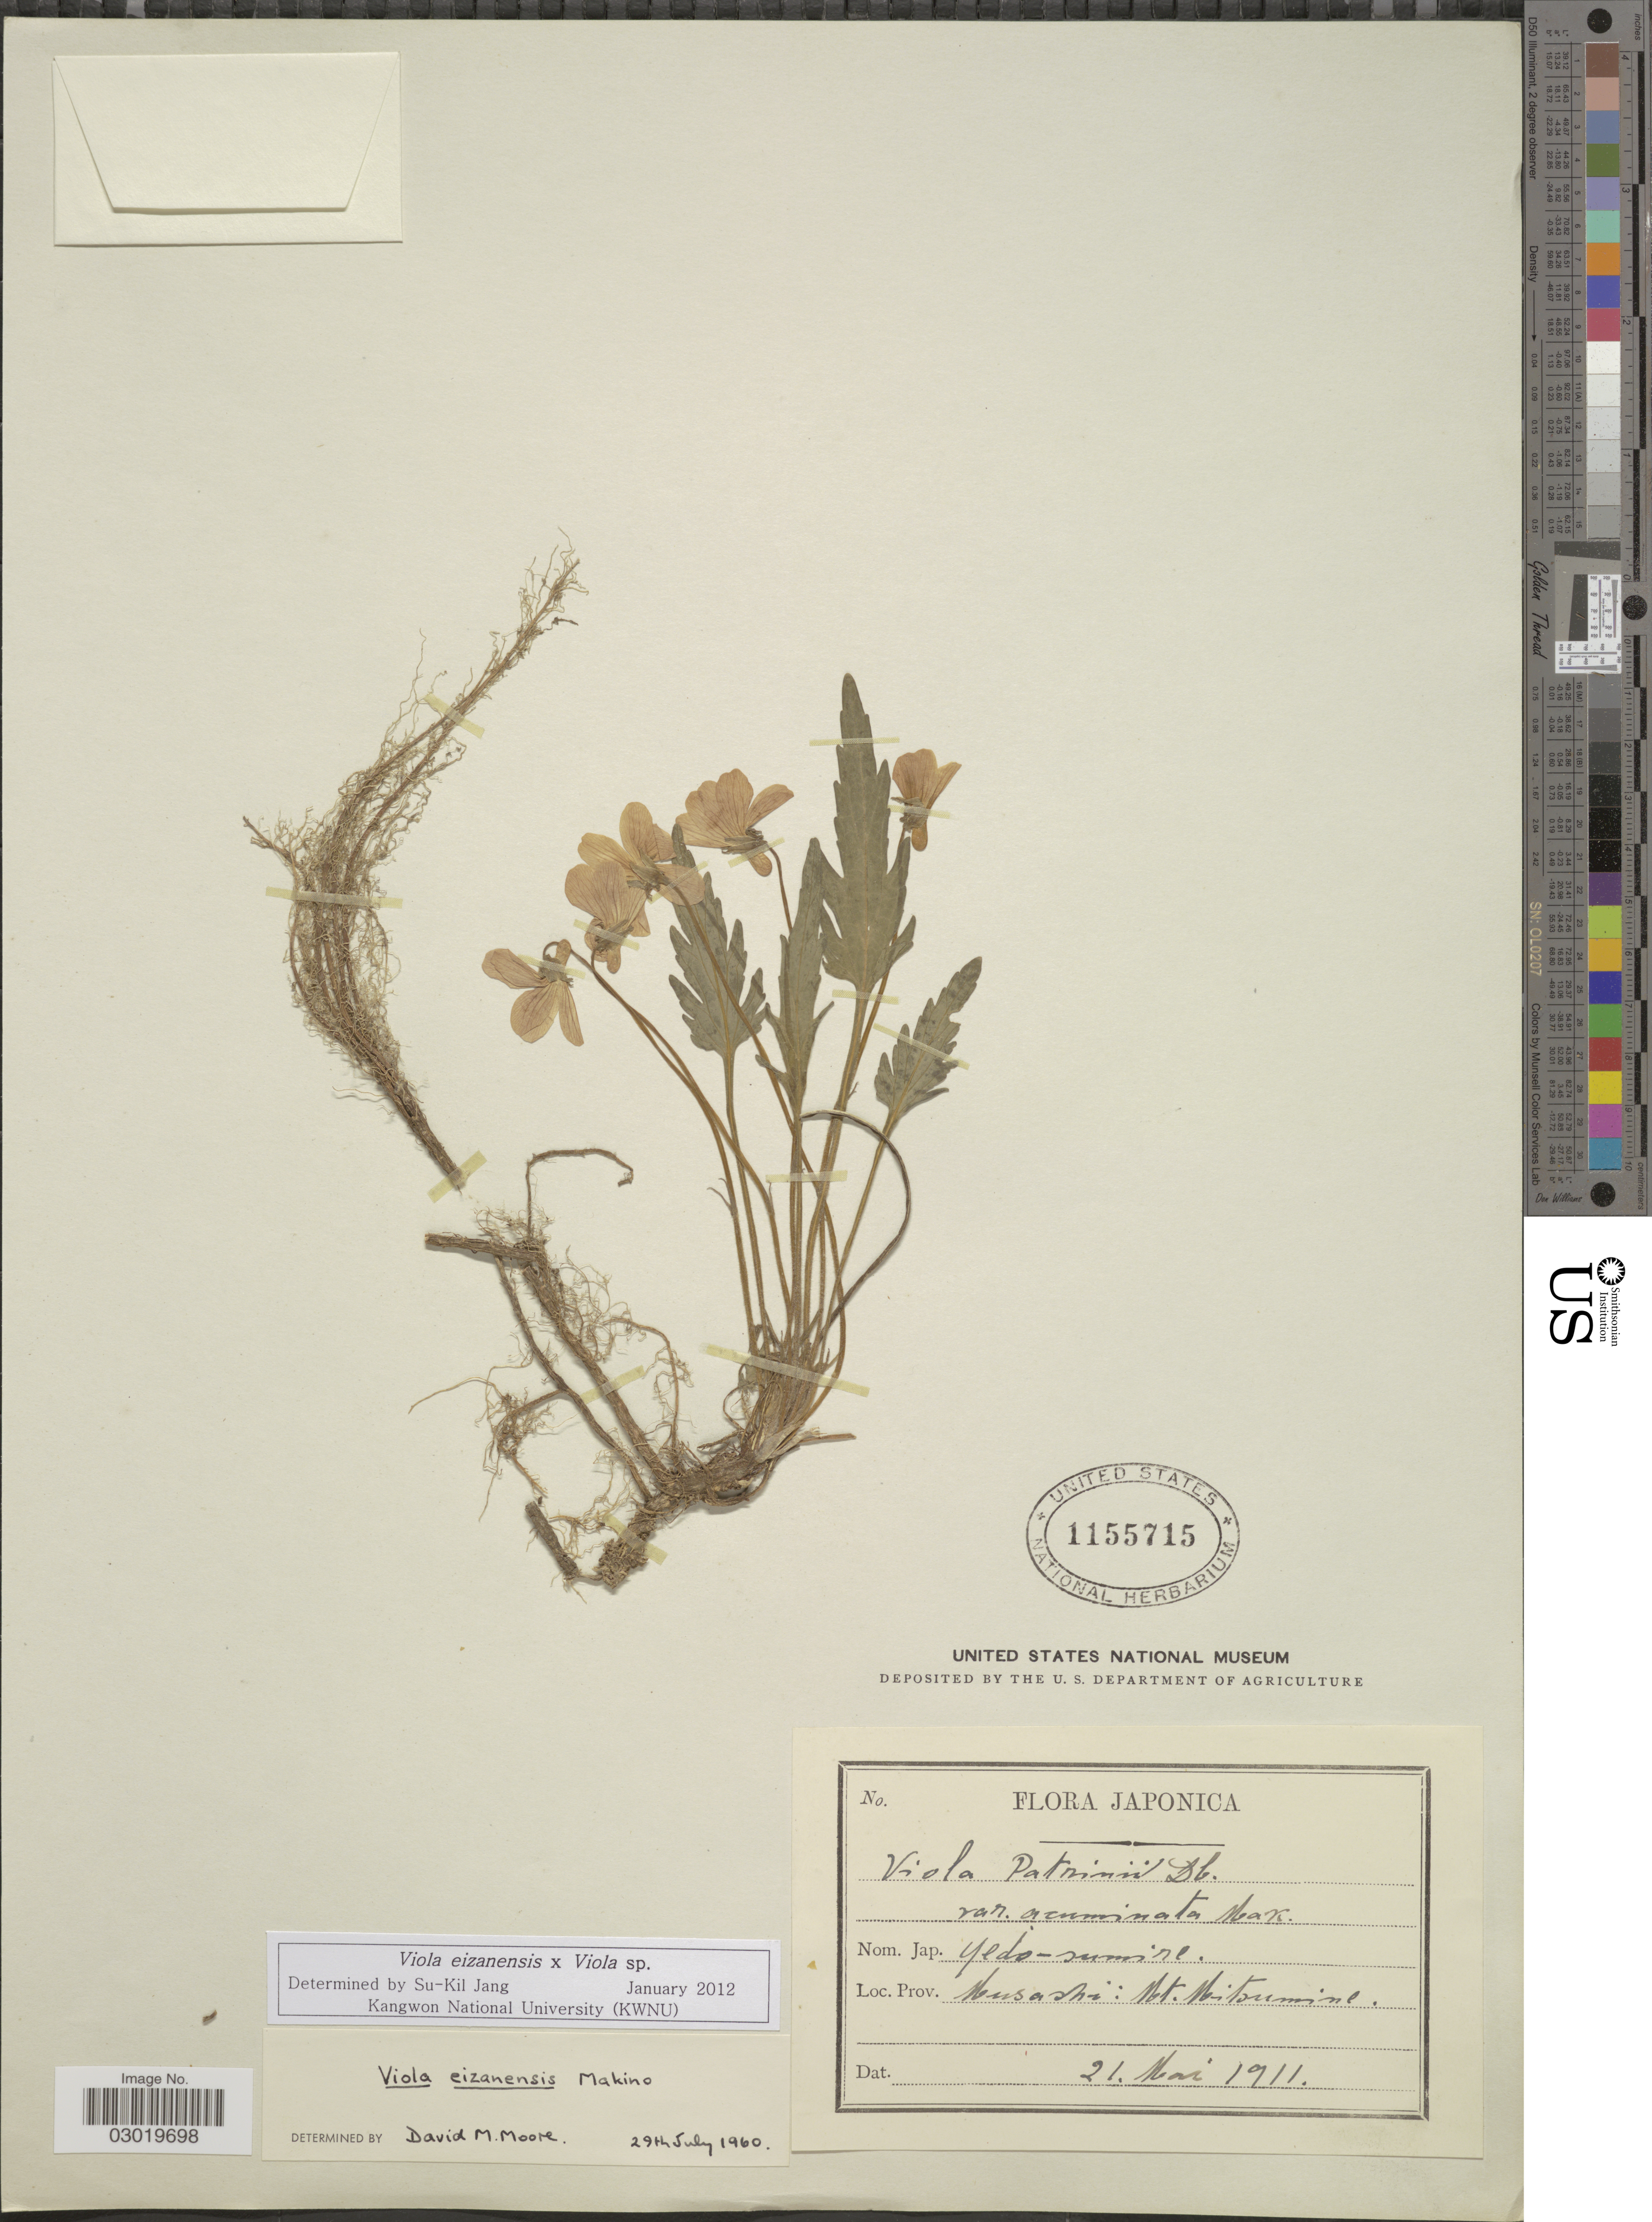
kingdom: Plantae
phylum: Tracheophyta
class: Magnoliopsida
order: Malpighiales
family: Violaceae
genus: Viola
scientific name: Viola eizanensis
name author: (Makino) Makino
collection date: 1911-05-21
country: Japan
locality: Musashi: Mt. Mitsumine.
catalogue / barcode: US 1155715